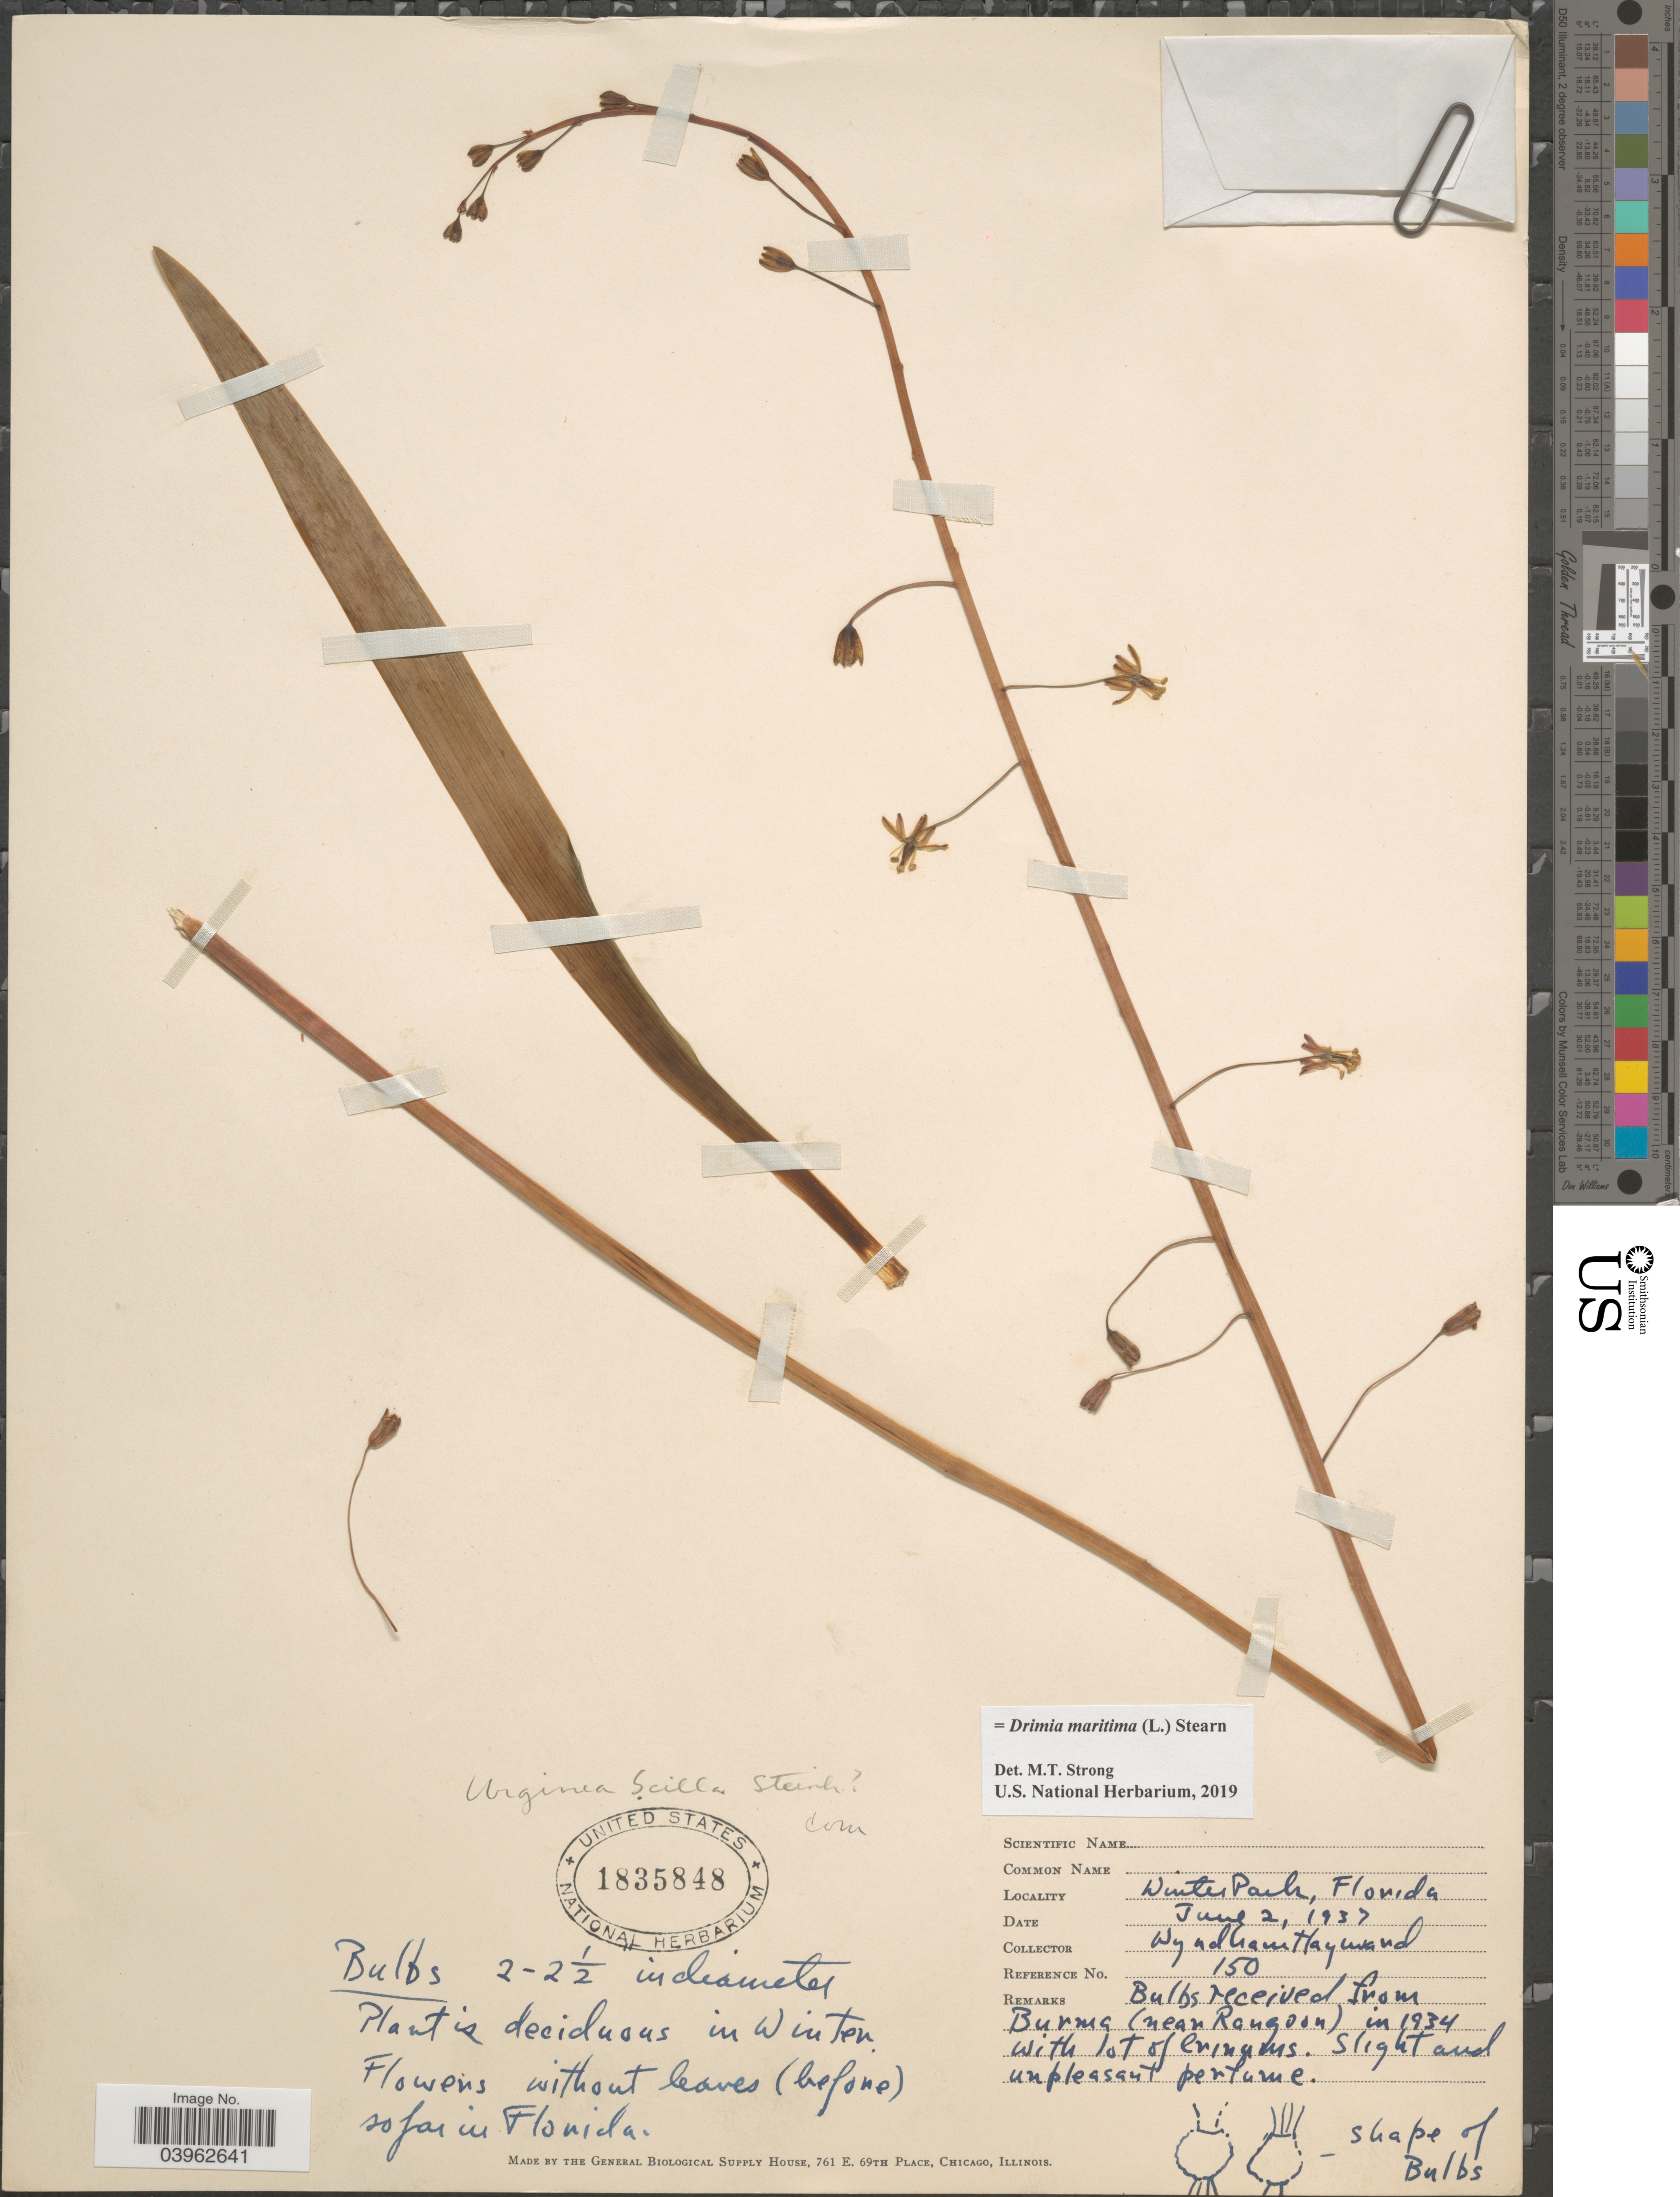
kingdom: Plantae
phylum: Tracheophyta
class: Liliopsida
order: Asparagales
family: Asparagaceae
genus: Drimia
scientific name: Drimia maritima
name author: (L.) Stearn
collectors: W. Hayward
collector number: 150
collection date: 1937-06-02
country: United States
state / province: Florida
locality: Winter Park.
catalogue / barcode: US 1835848